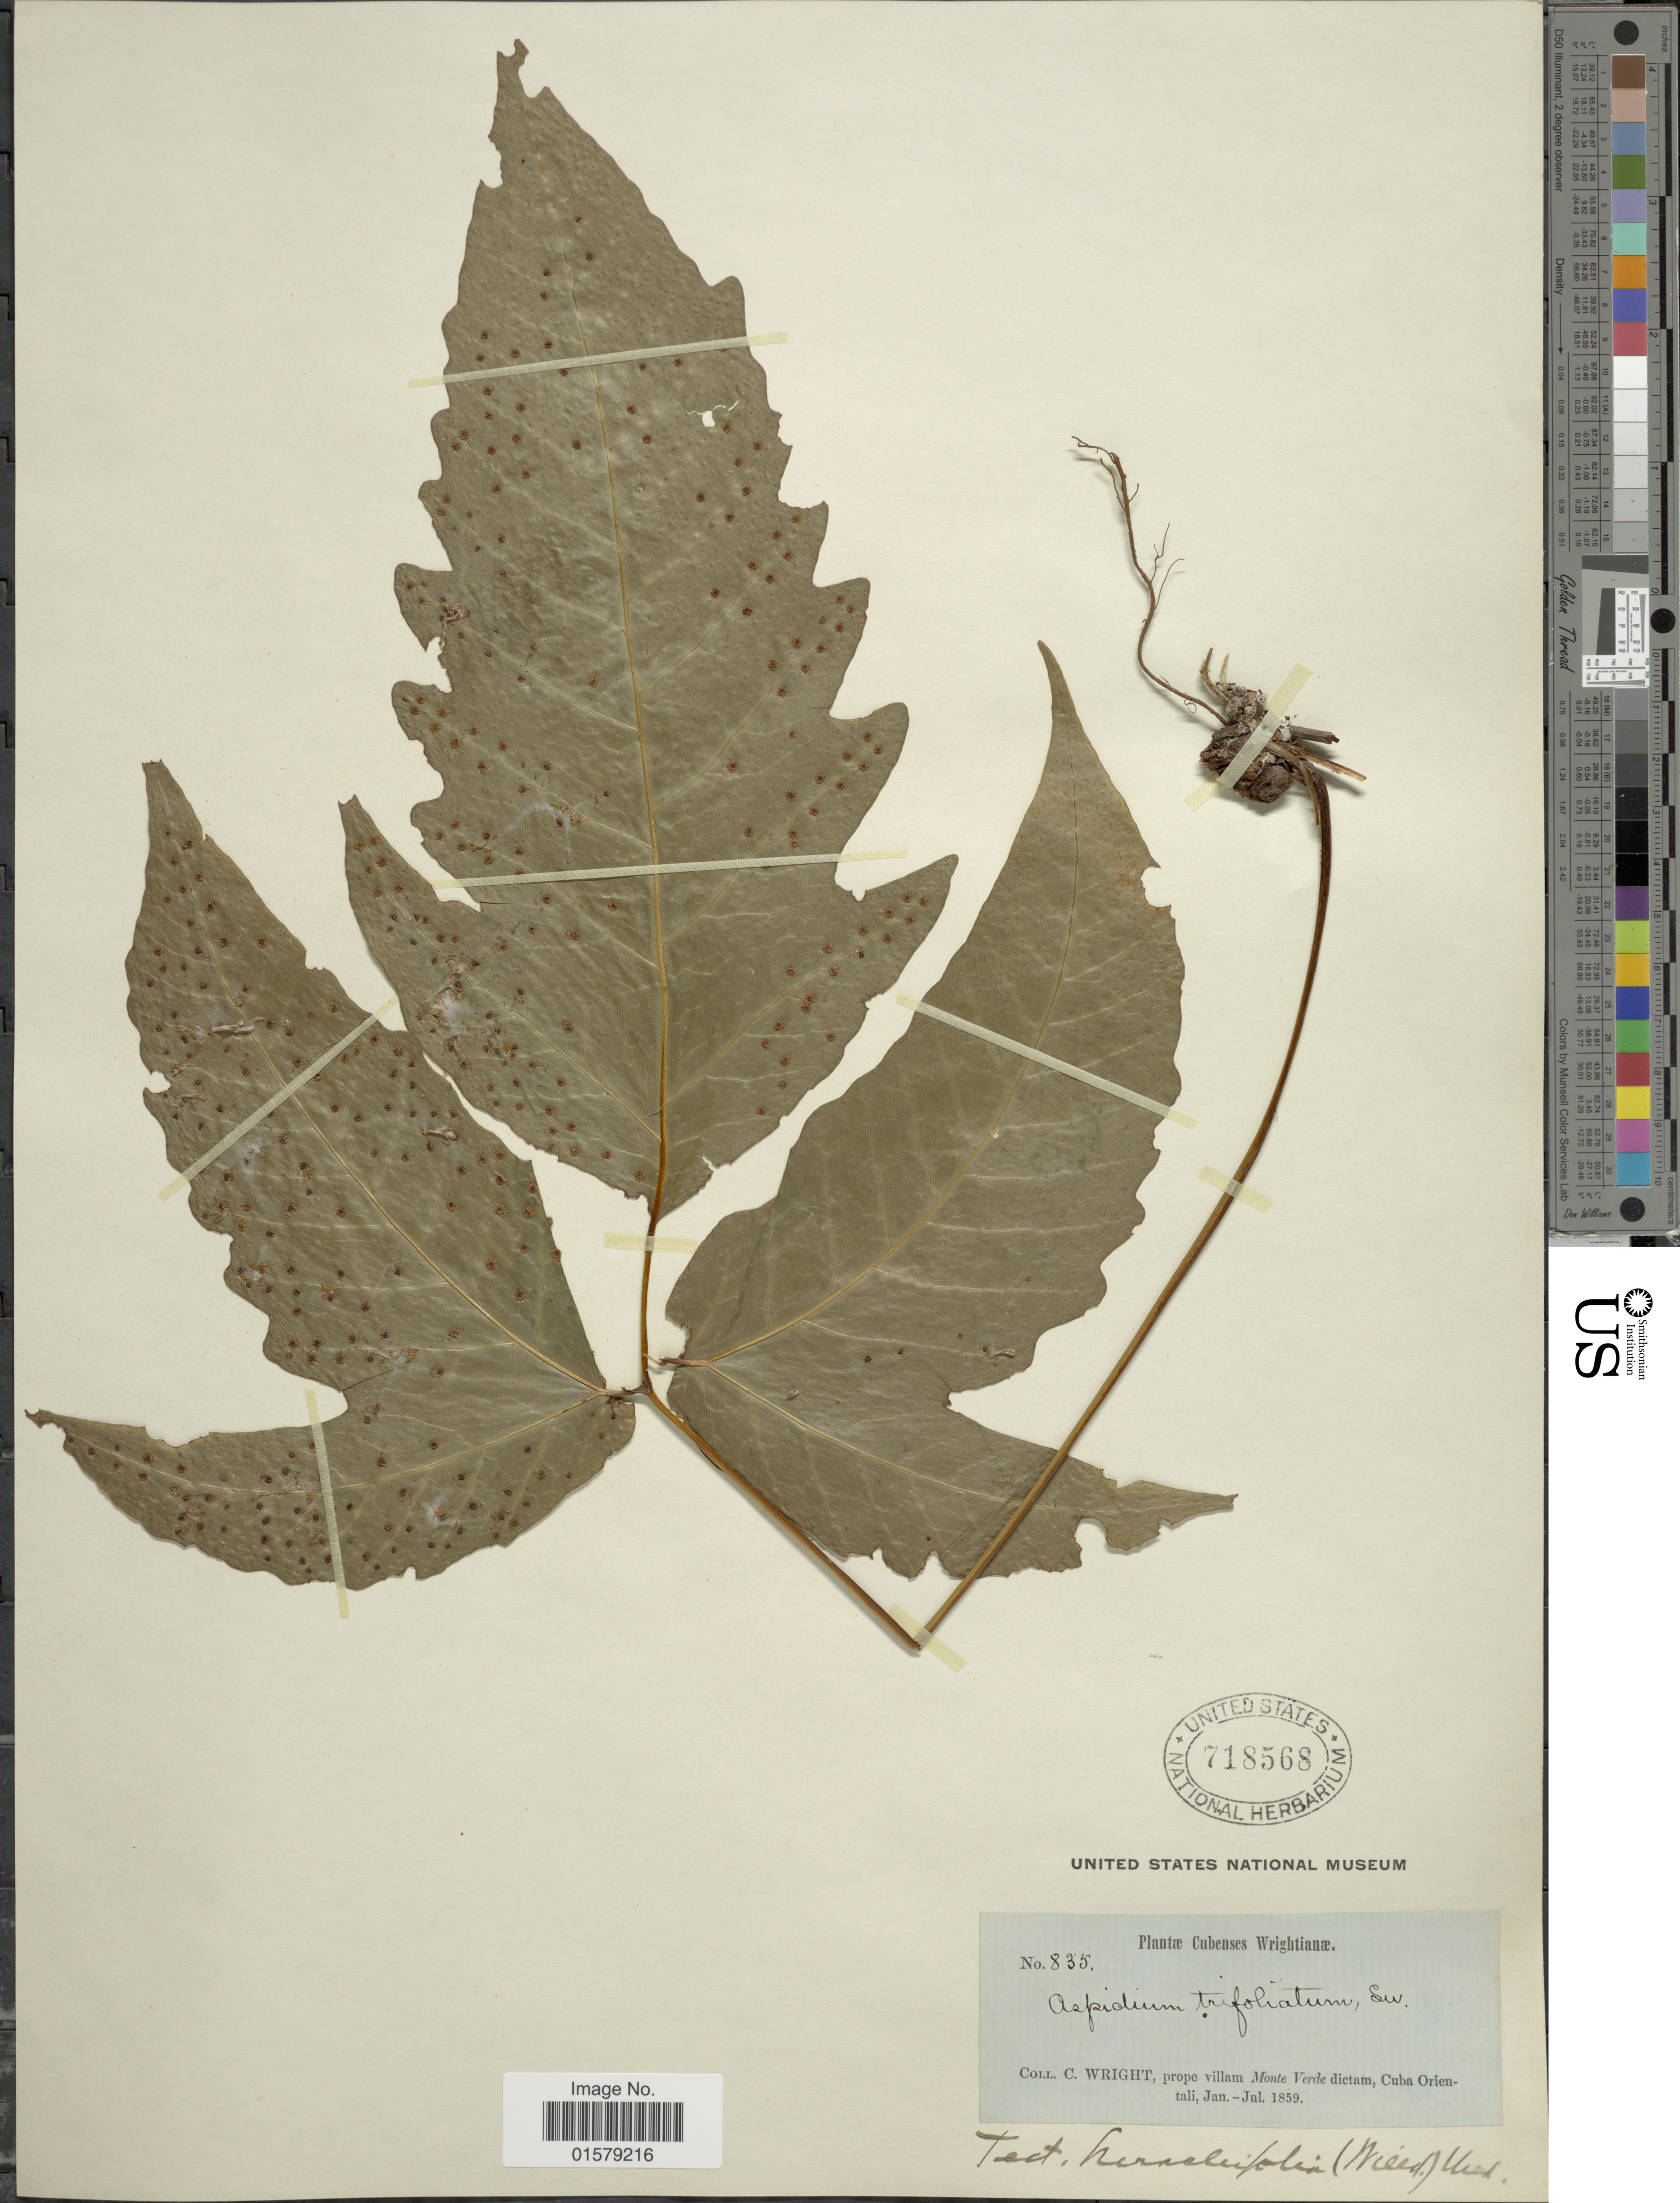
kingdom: Plantae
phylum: Tracheophyta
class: Polypodiopsida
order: Polypodiales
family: Tectariaceae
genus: Tectaria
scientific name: Tectaria heracleifolia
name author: (Willd.) Underw.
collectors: C. Wright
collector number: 835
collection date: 1859-01/1859-07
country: Cuba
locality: Prope villam Monte Verede dictam.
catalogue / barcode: US 718568